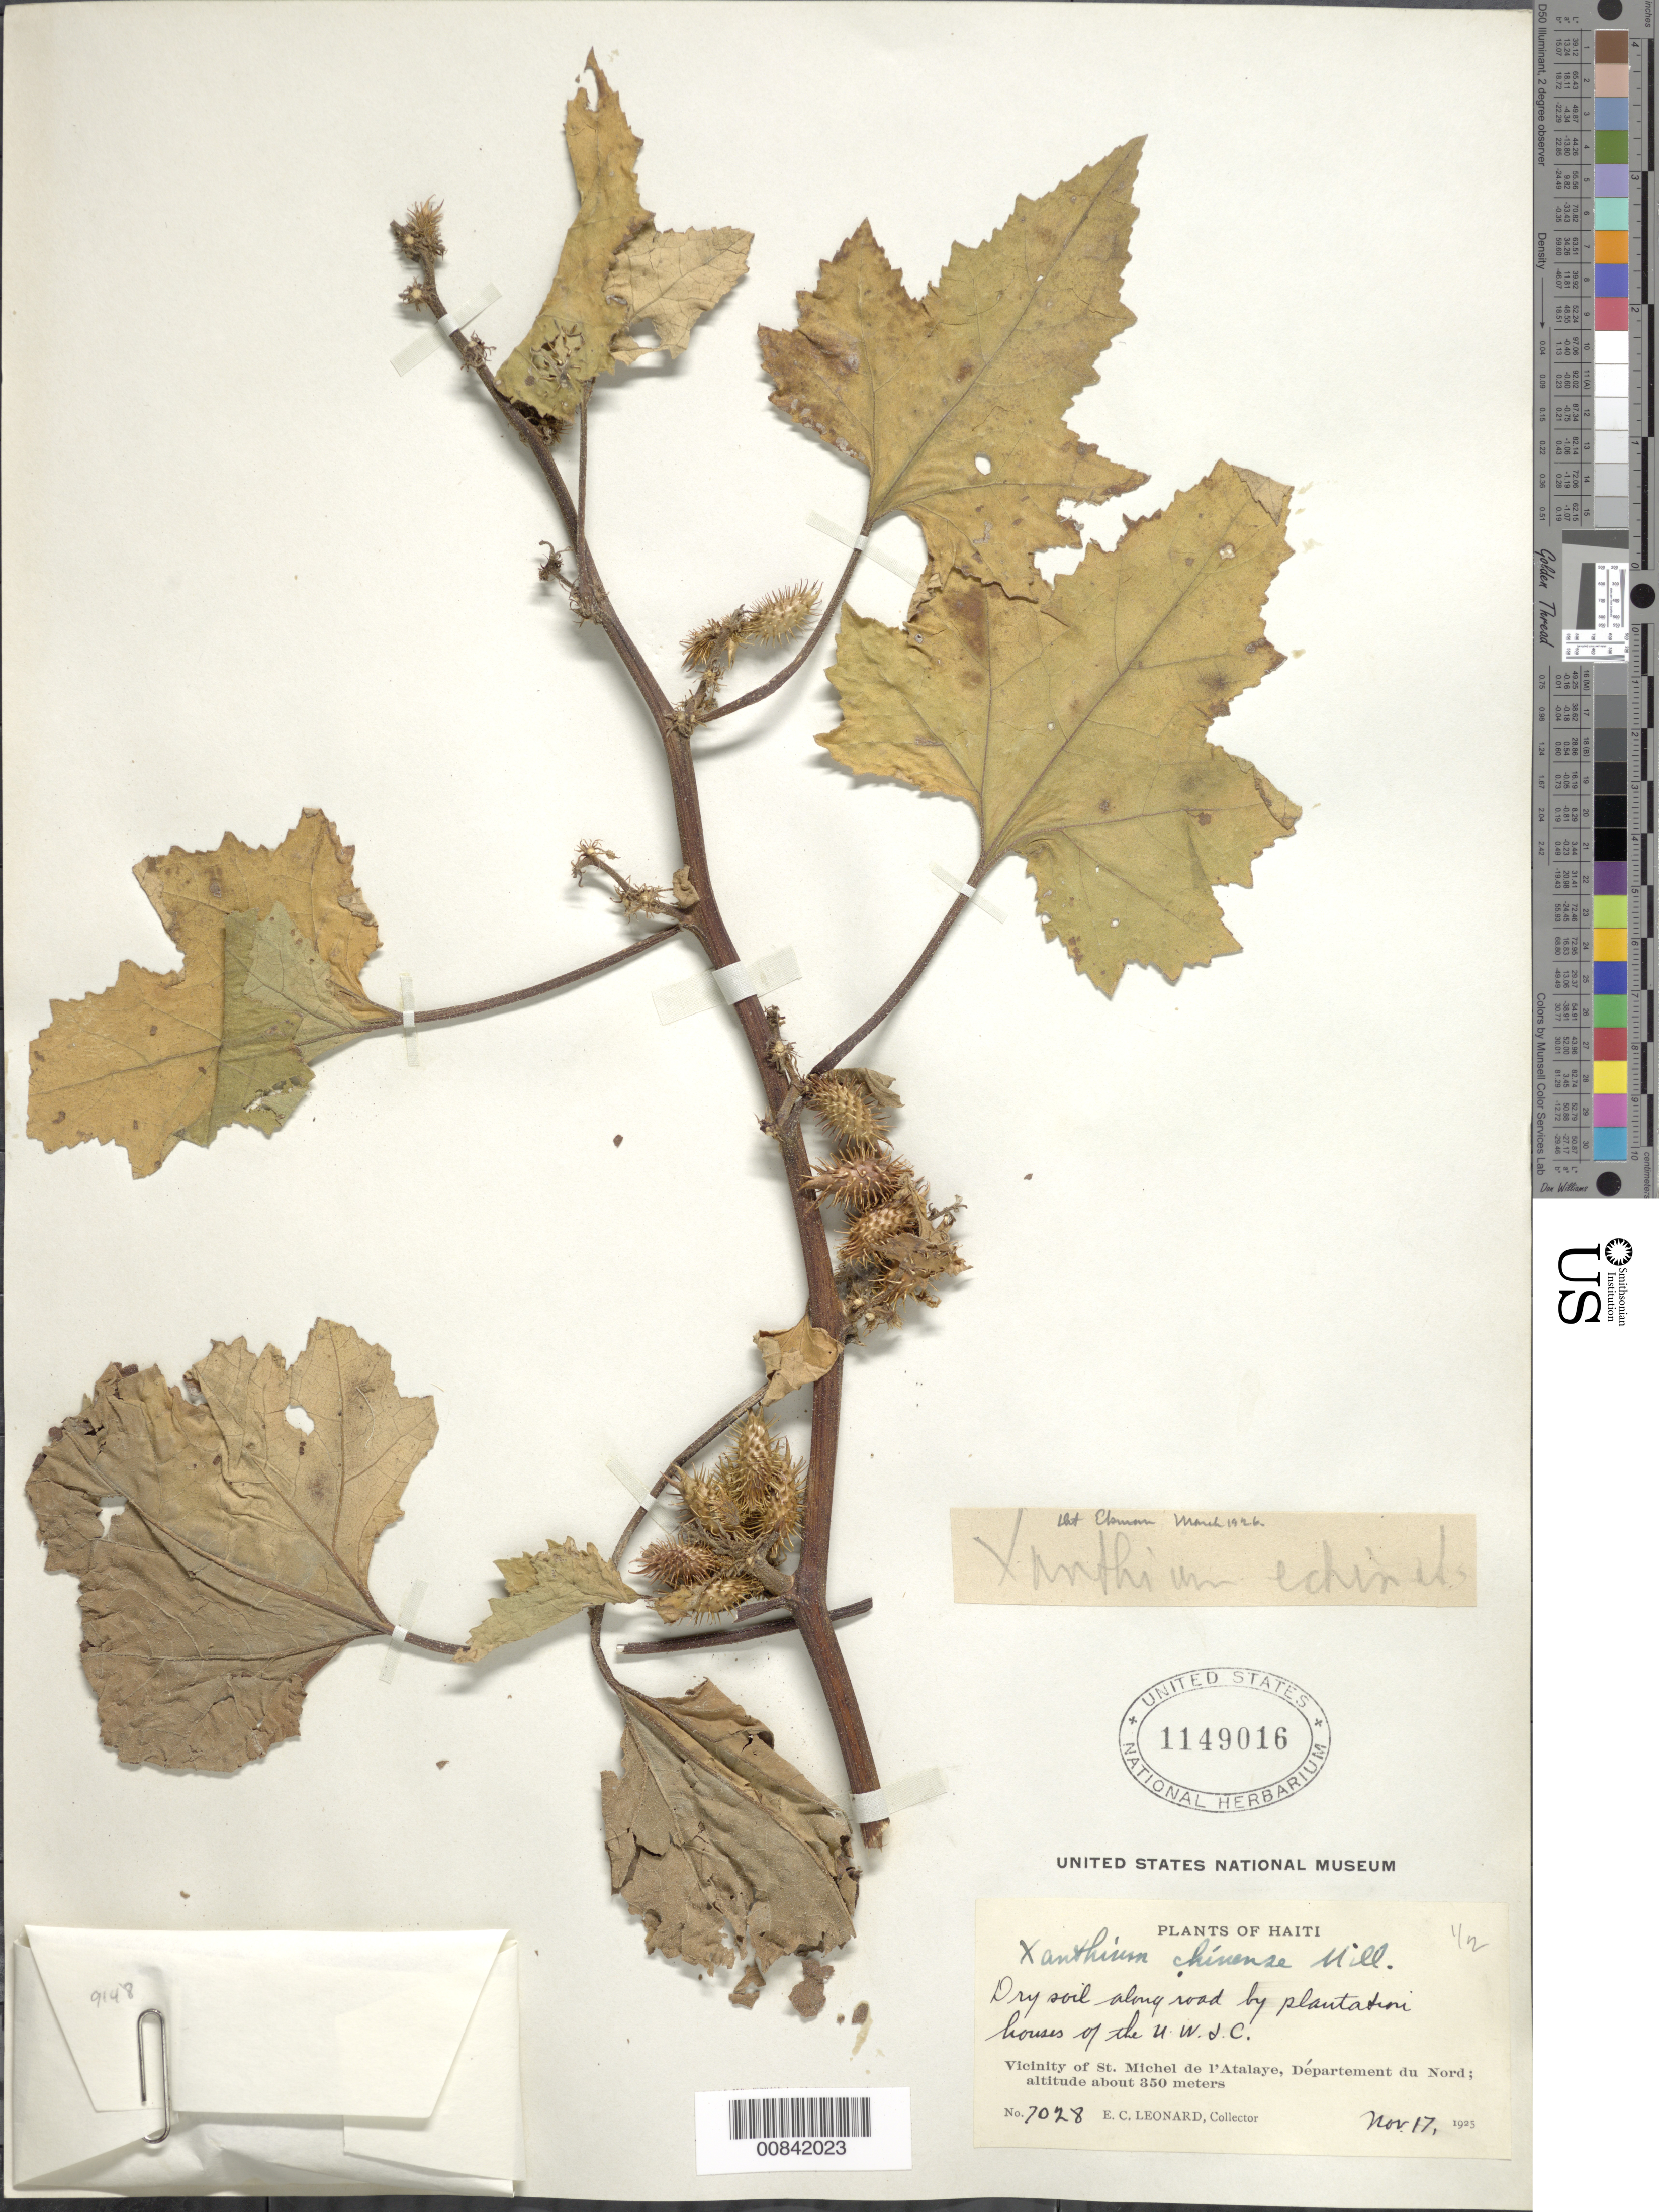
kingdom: Plantae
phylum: Tracheophyta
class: Magnoliopsida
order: Asterales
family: Asteraceae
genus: Xanthium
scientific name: Xanthium chinense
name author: Mill.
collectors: E. C. Leonard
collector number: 7028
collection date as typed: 17 Nov 1925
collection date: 1925-11-17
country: Haiti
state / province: Artibonite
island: Hispaniola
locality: Vicinity of St. Michel de l'Atalaye, by plantation houses of thte UWIC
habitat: Dry soil along road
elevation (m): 350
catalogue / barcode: US 1149016